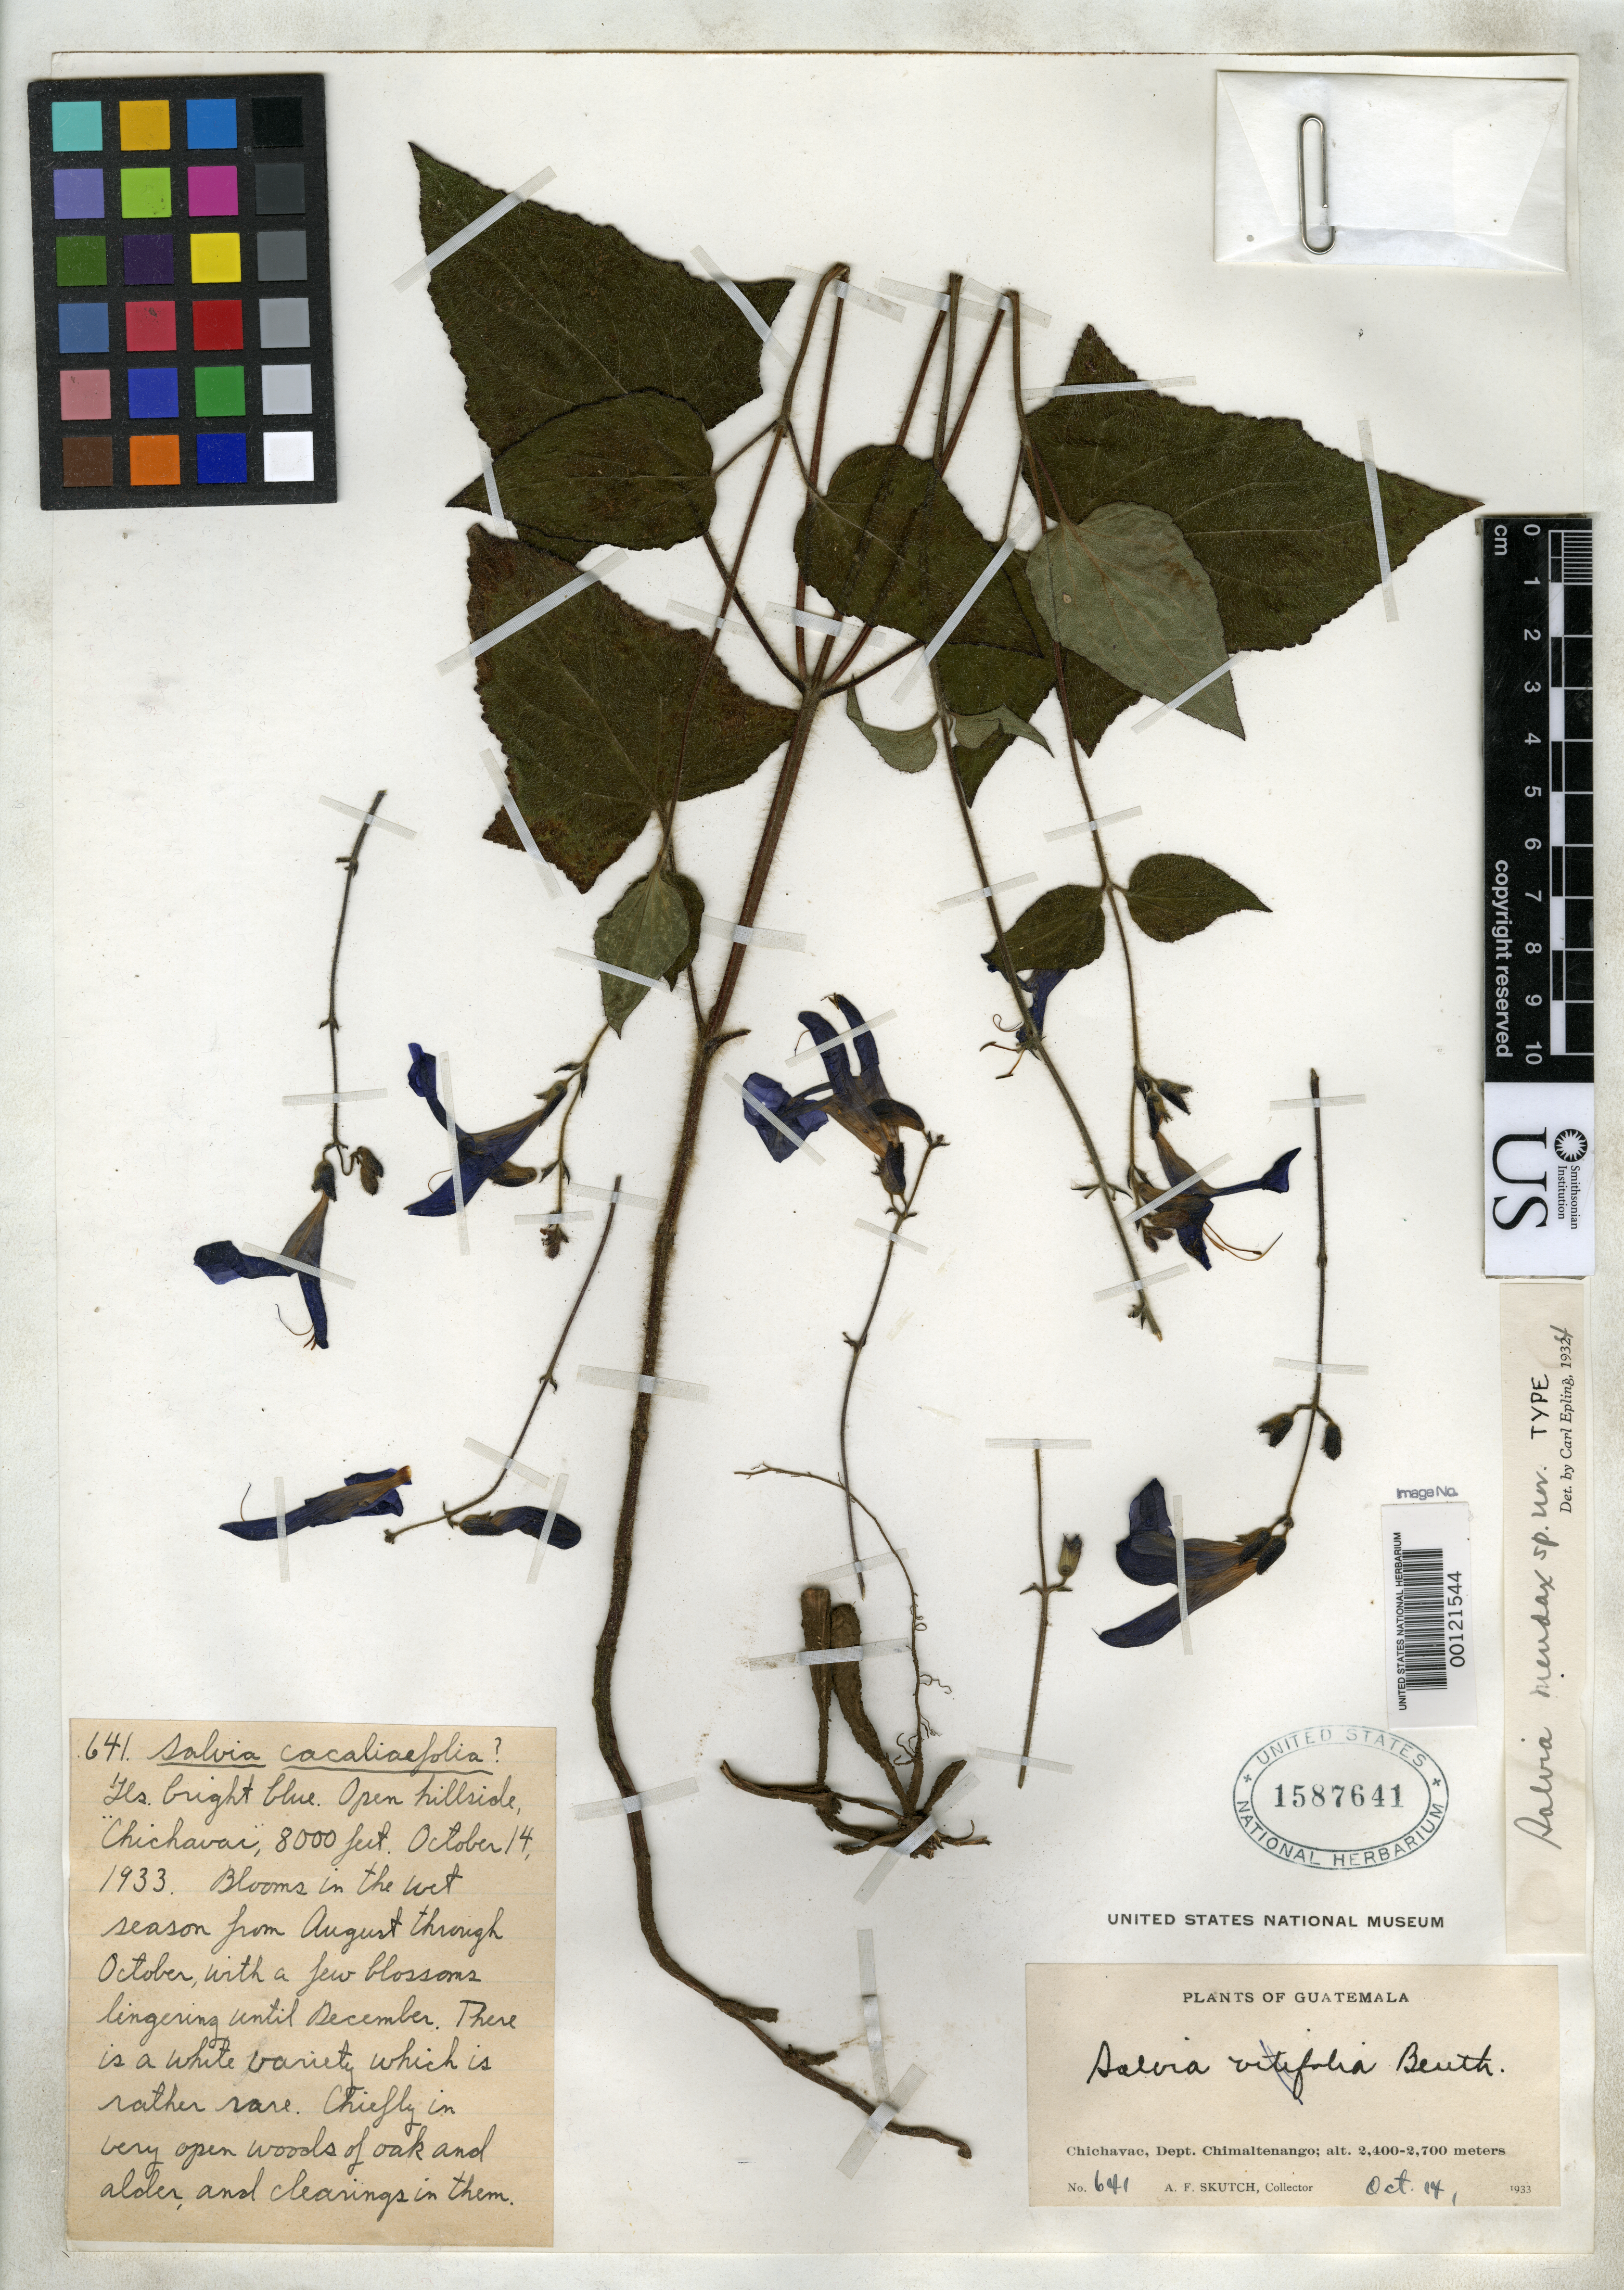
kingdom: Plantae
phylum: Tracheophyta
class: Magnoliopsida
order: Lamiales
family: Lamiaceae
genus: Salvia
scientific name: Salvia mendax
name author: Epling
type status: Holotype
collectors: A. F. Skutch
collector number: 641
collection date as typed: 14 Oct 1933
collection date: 1933-10-14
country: Guatemala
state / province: Chimaltenango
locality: Chichavac.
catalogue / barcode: US 1587641